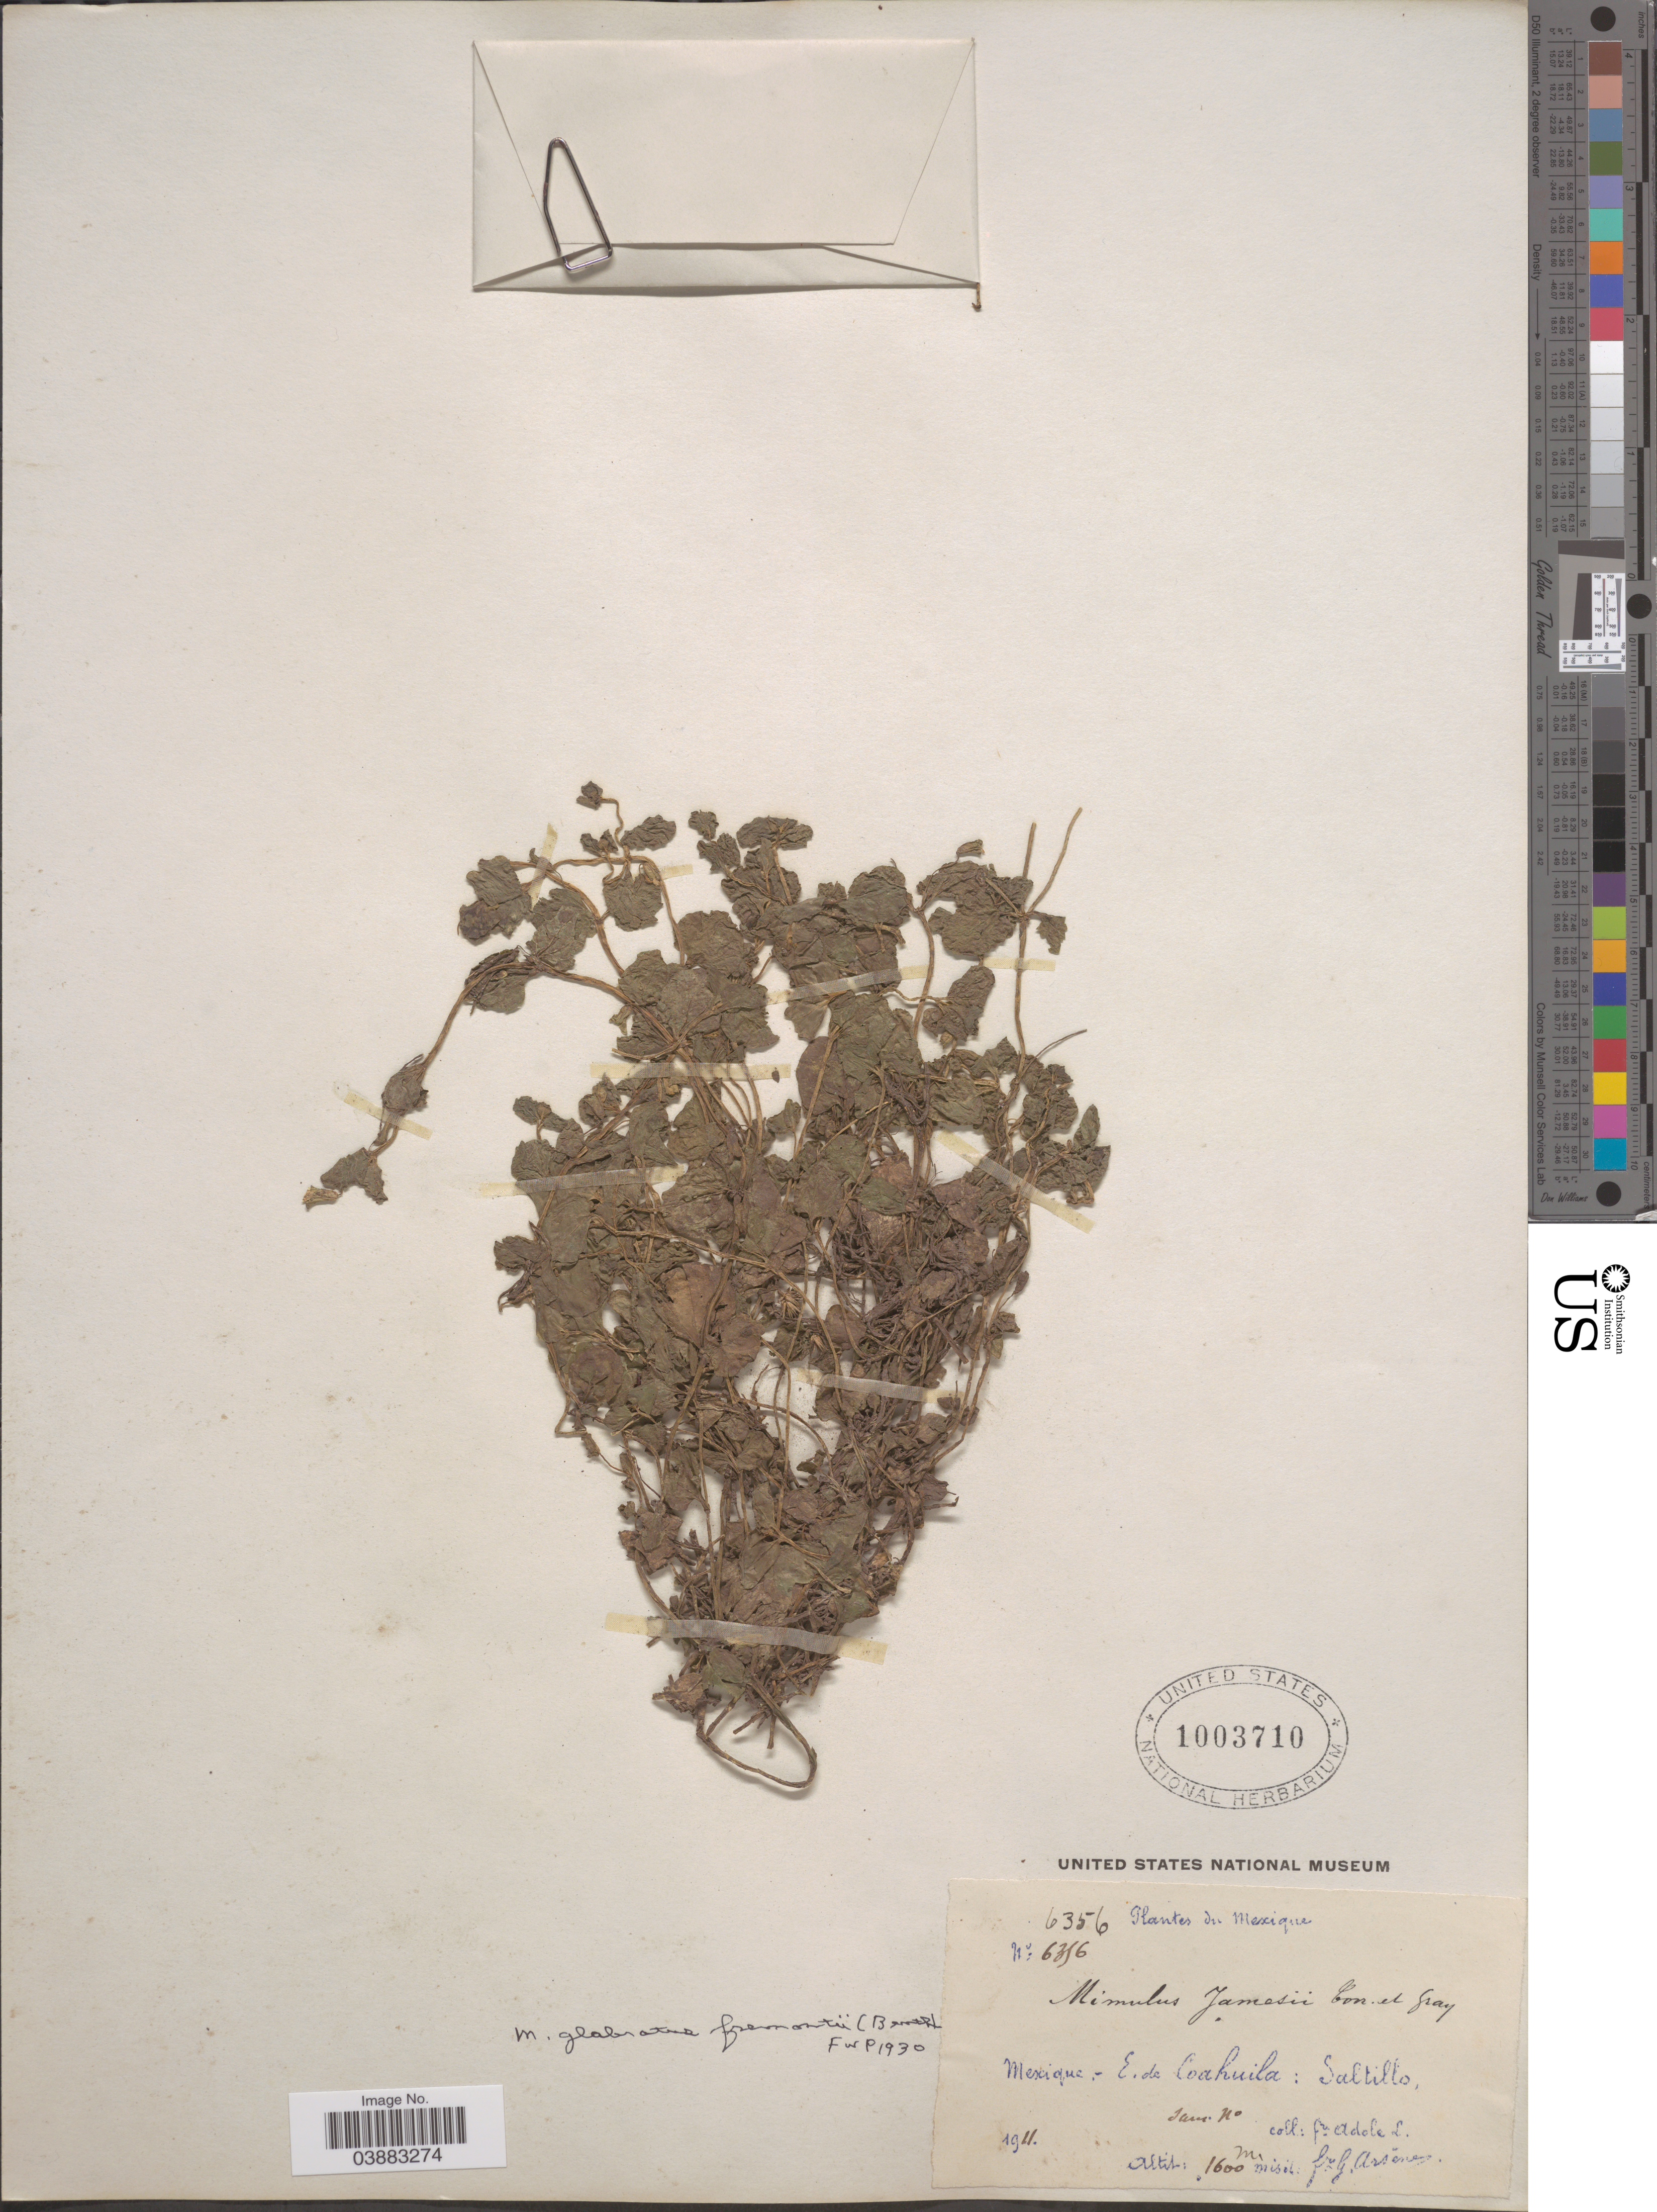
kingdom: Plantae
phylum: Tracheophyta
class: Magnoliopsida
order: Lamiales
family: Phrymaceae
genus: Mimulus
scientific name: Mimulus glabratus var. fremontii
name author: Kunth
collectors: Bro. G. Arsène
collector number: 6356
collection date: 1911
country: Mexico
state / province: Coahuila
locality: E. de Coahuila: Saltillo.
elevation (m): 1600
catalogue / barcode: US 1003710